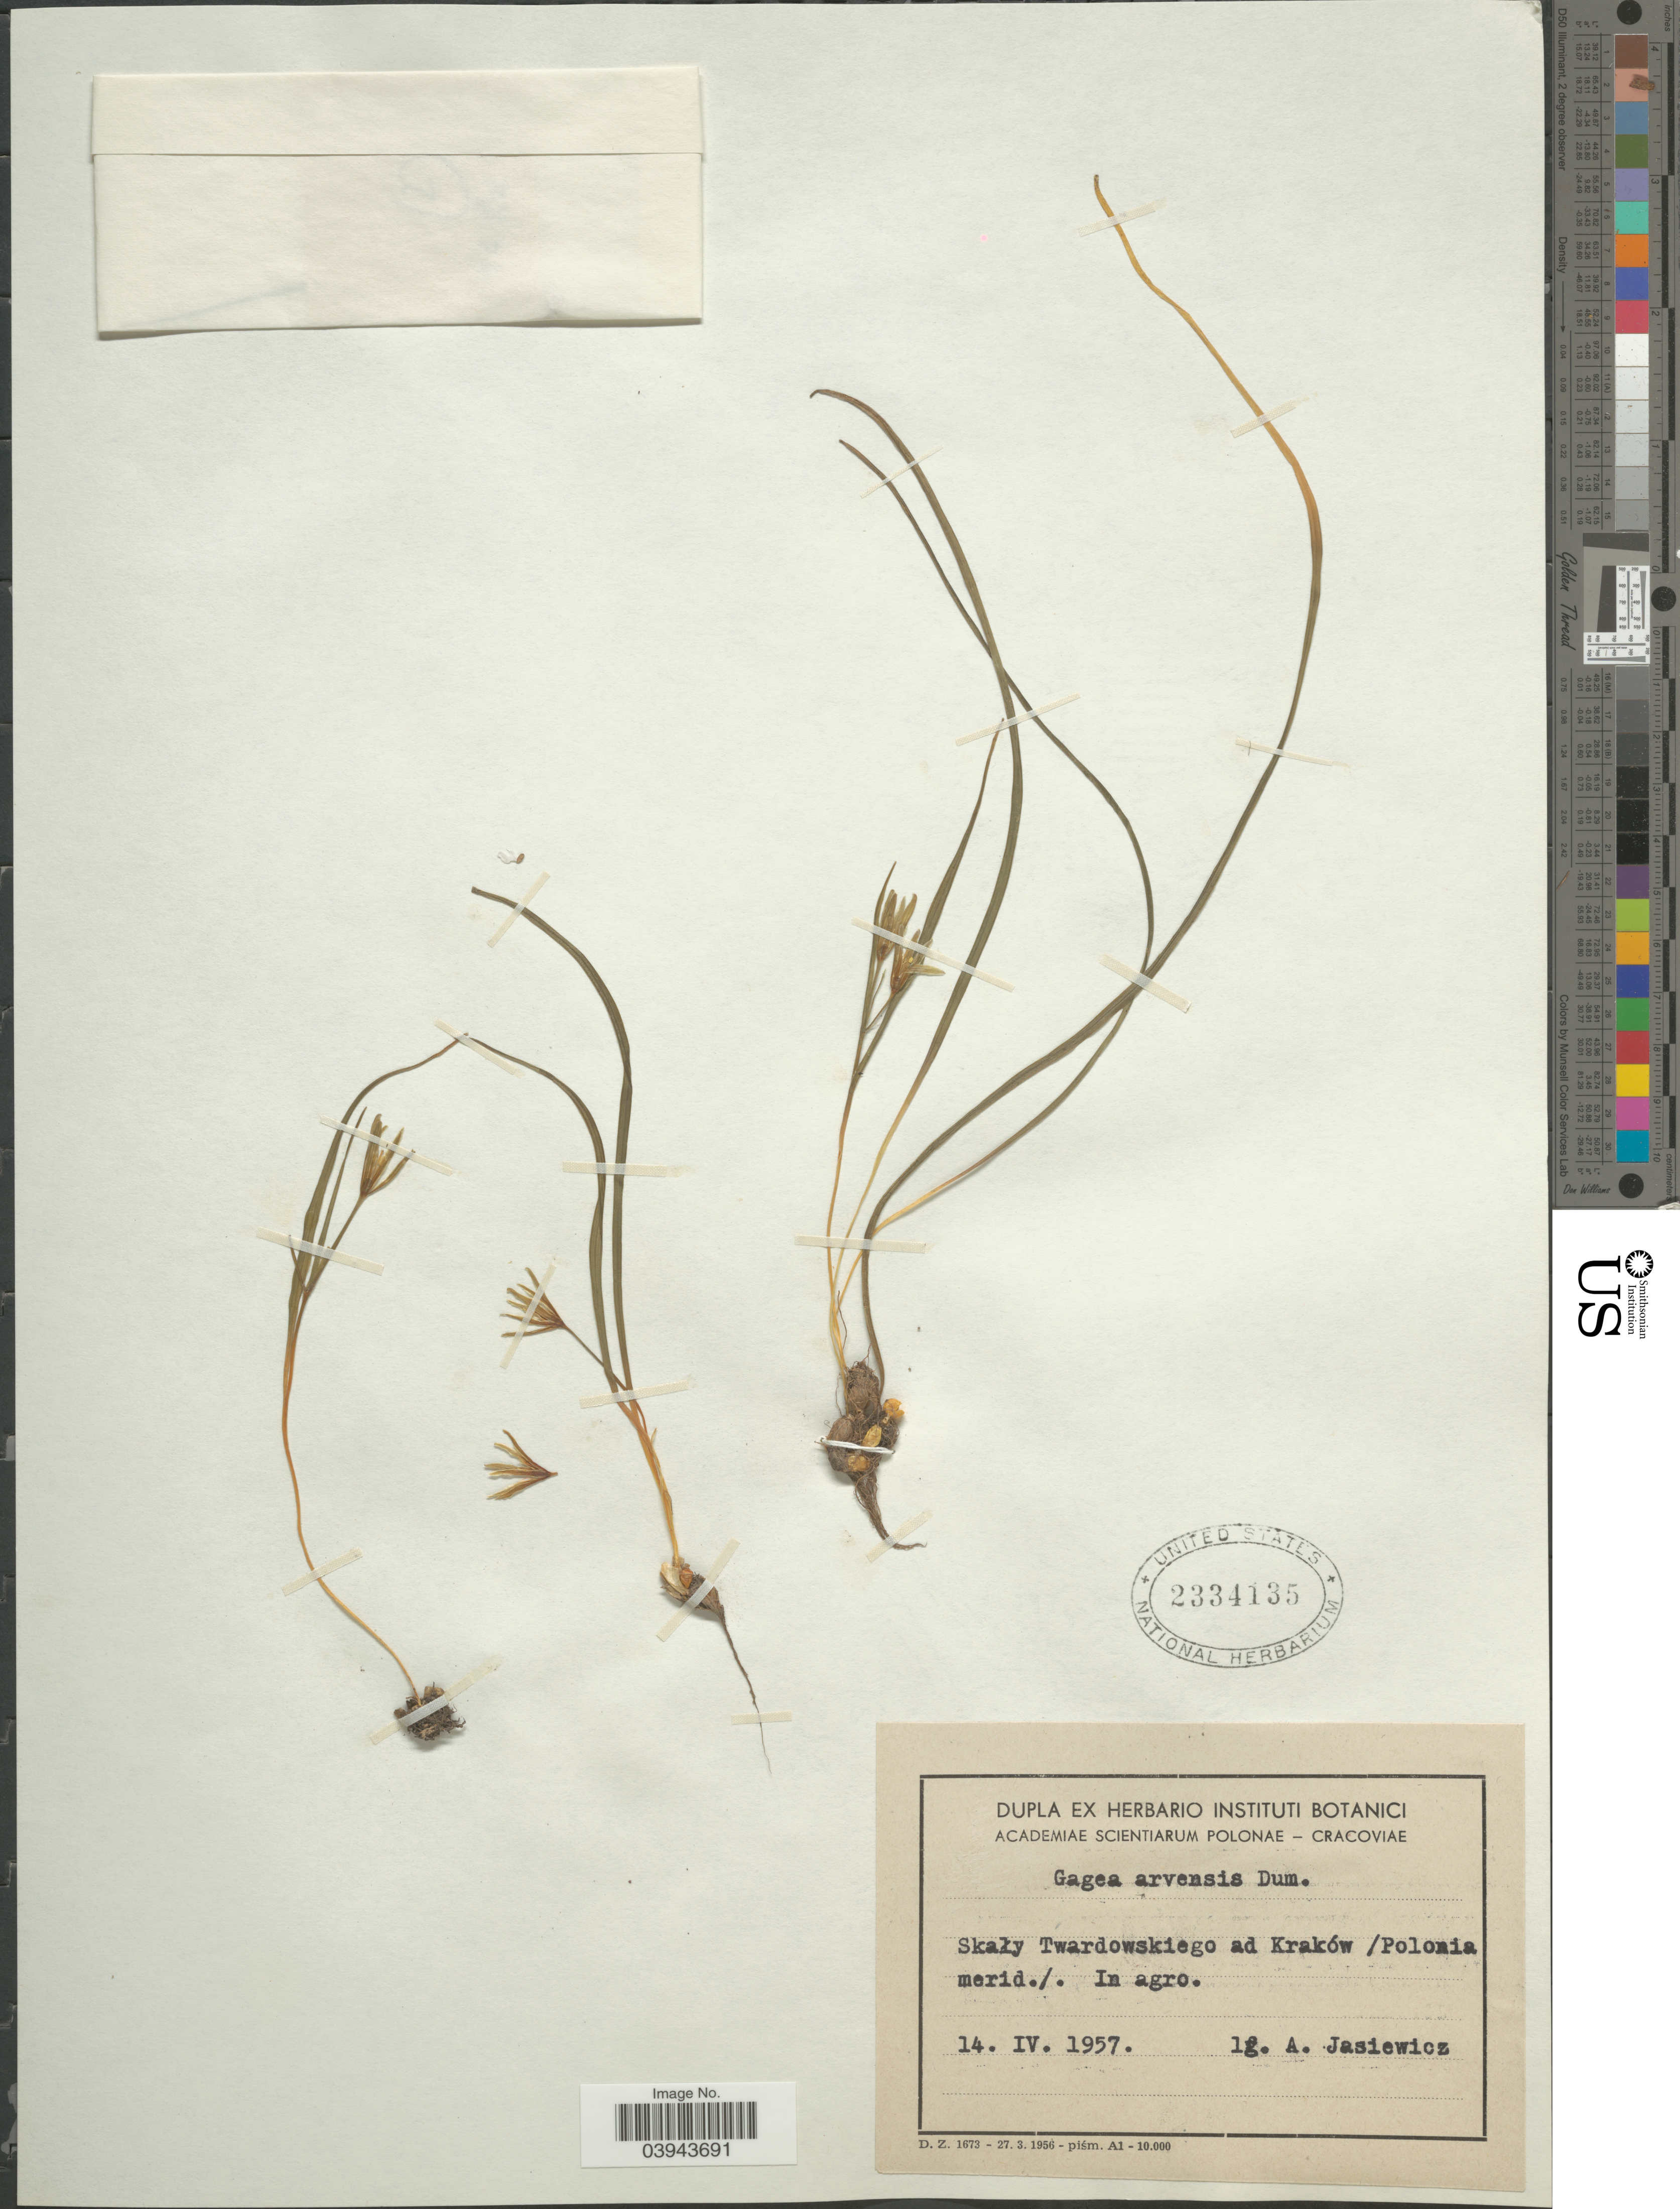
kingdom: Plantae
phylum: Tracheophyta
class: Liliopsida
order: Liliales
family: Liliaceae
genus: Gagea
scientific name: Gagea arvensis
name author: (Pers.) Dumort.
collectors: A. Jasiewicz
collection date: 1957-04-14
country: Poland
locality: Skaly Twardowskiego ad Kraków / Polonia merid.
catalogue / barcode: US 2334135